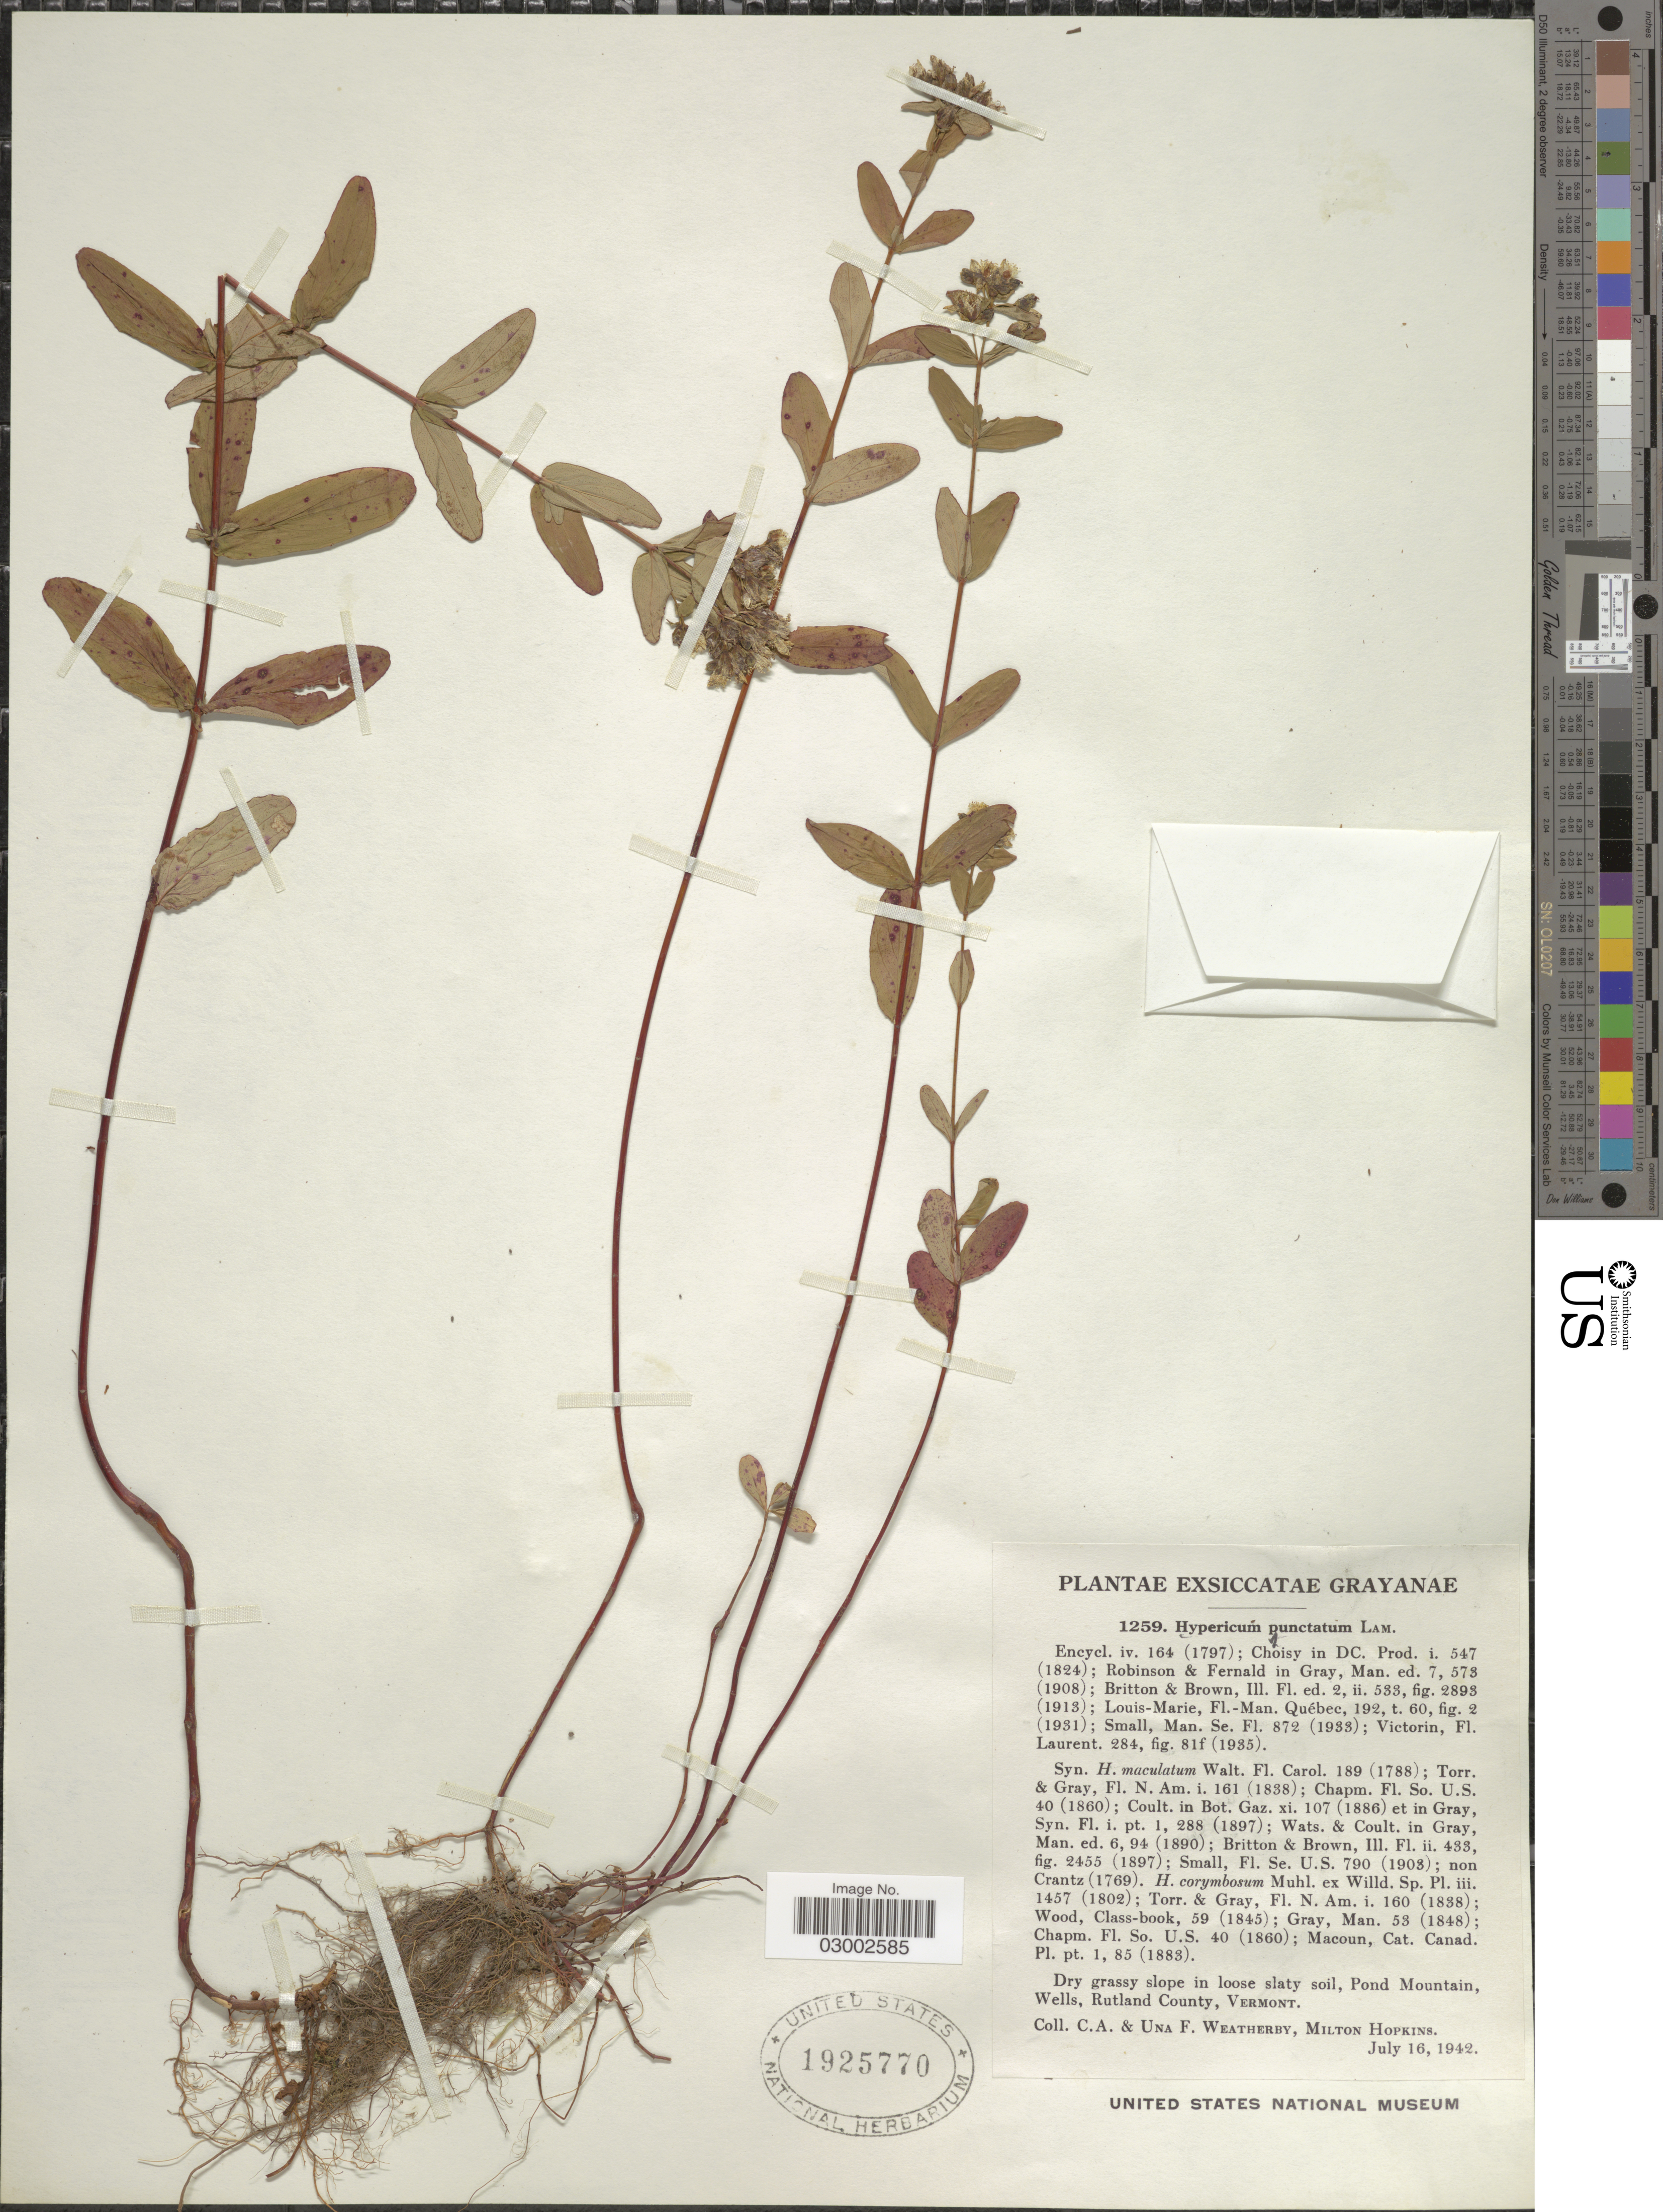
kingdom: Plantae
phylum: Tracheophyta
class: Magnoliopsida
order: Malpighiales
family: Hypericaceae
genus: Hypericum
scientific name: Hypericum punctatum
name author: Lam.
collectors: C. A. Weatherby, U. Weatherby & M. Hopkins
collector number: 1259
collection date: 1942-07-16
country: United States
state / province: Vermont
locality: Pond Mountain, Wells, Rutland County.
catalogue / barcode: US 1925770